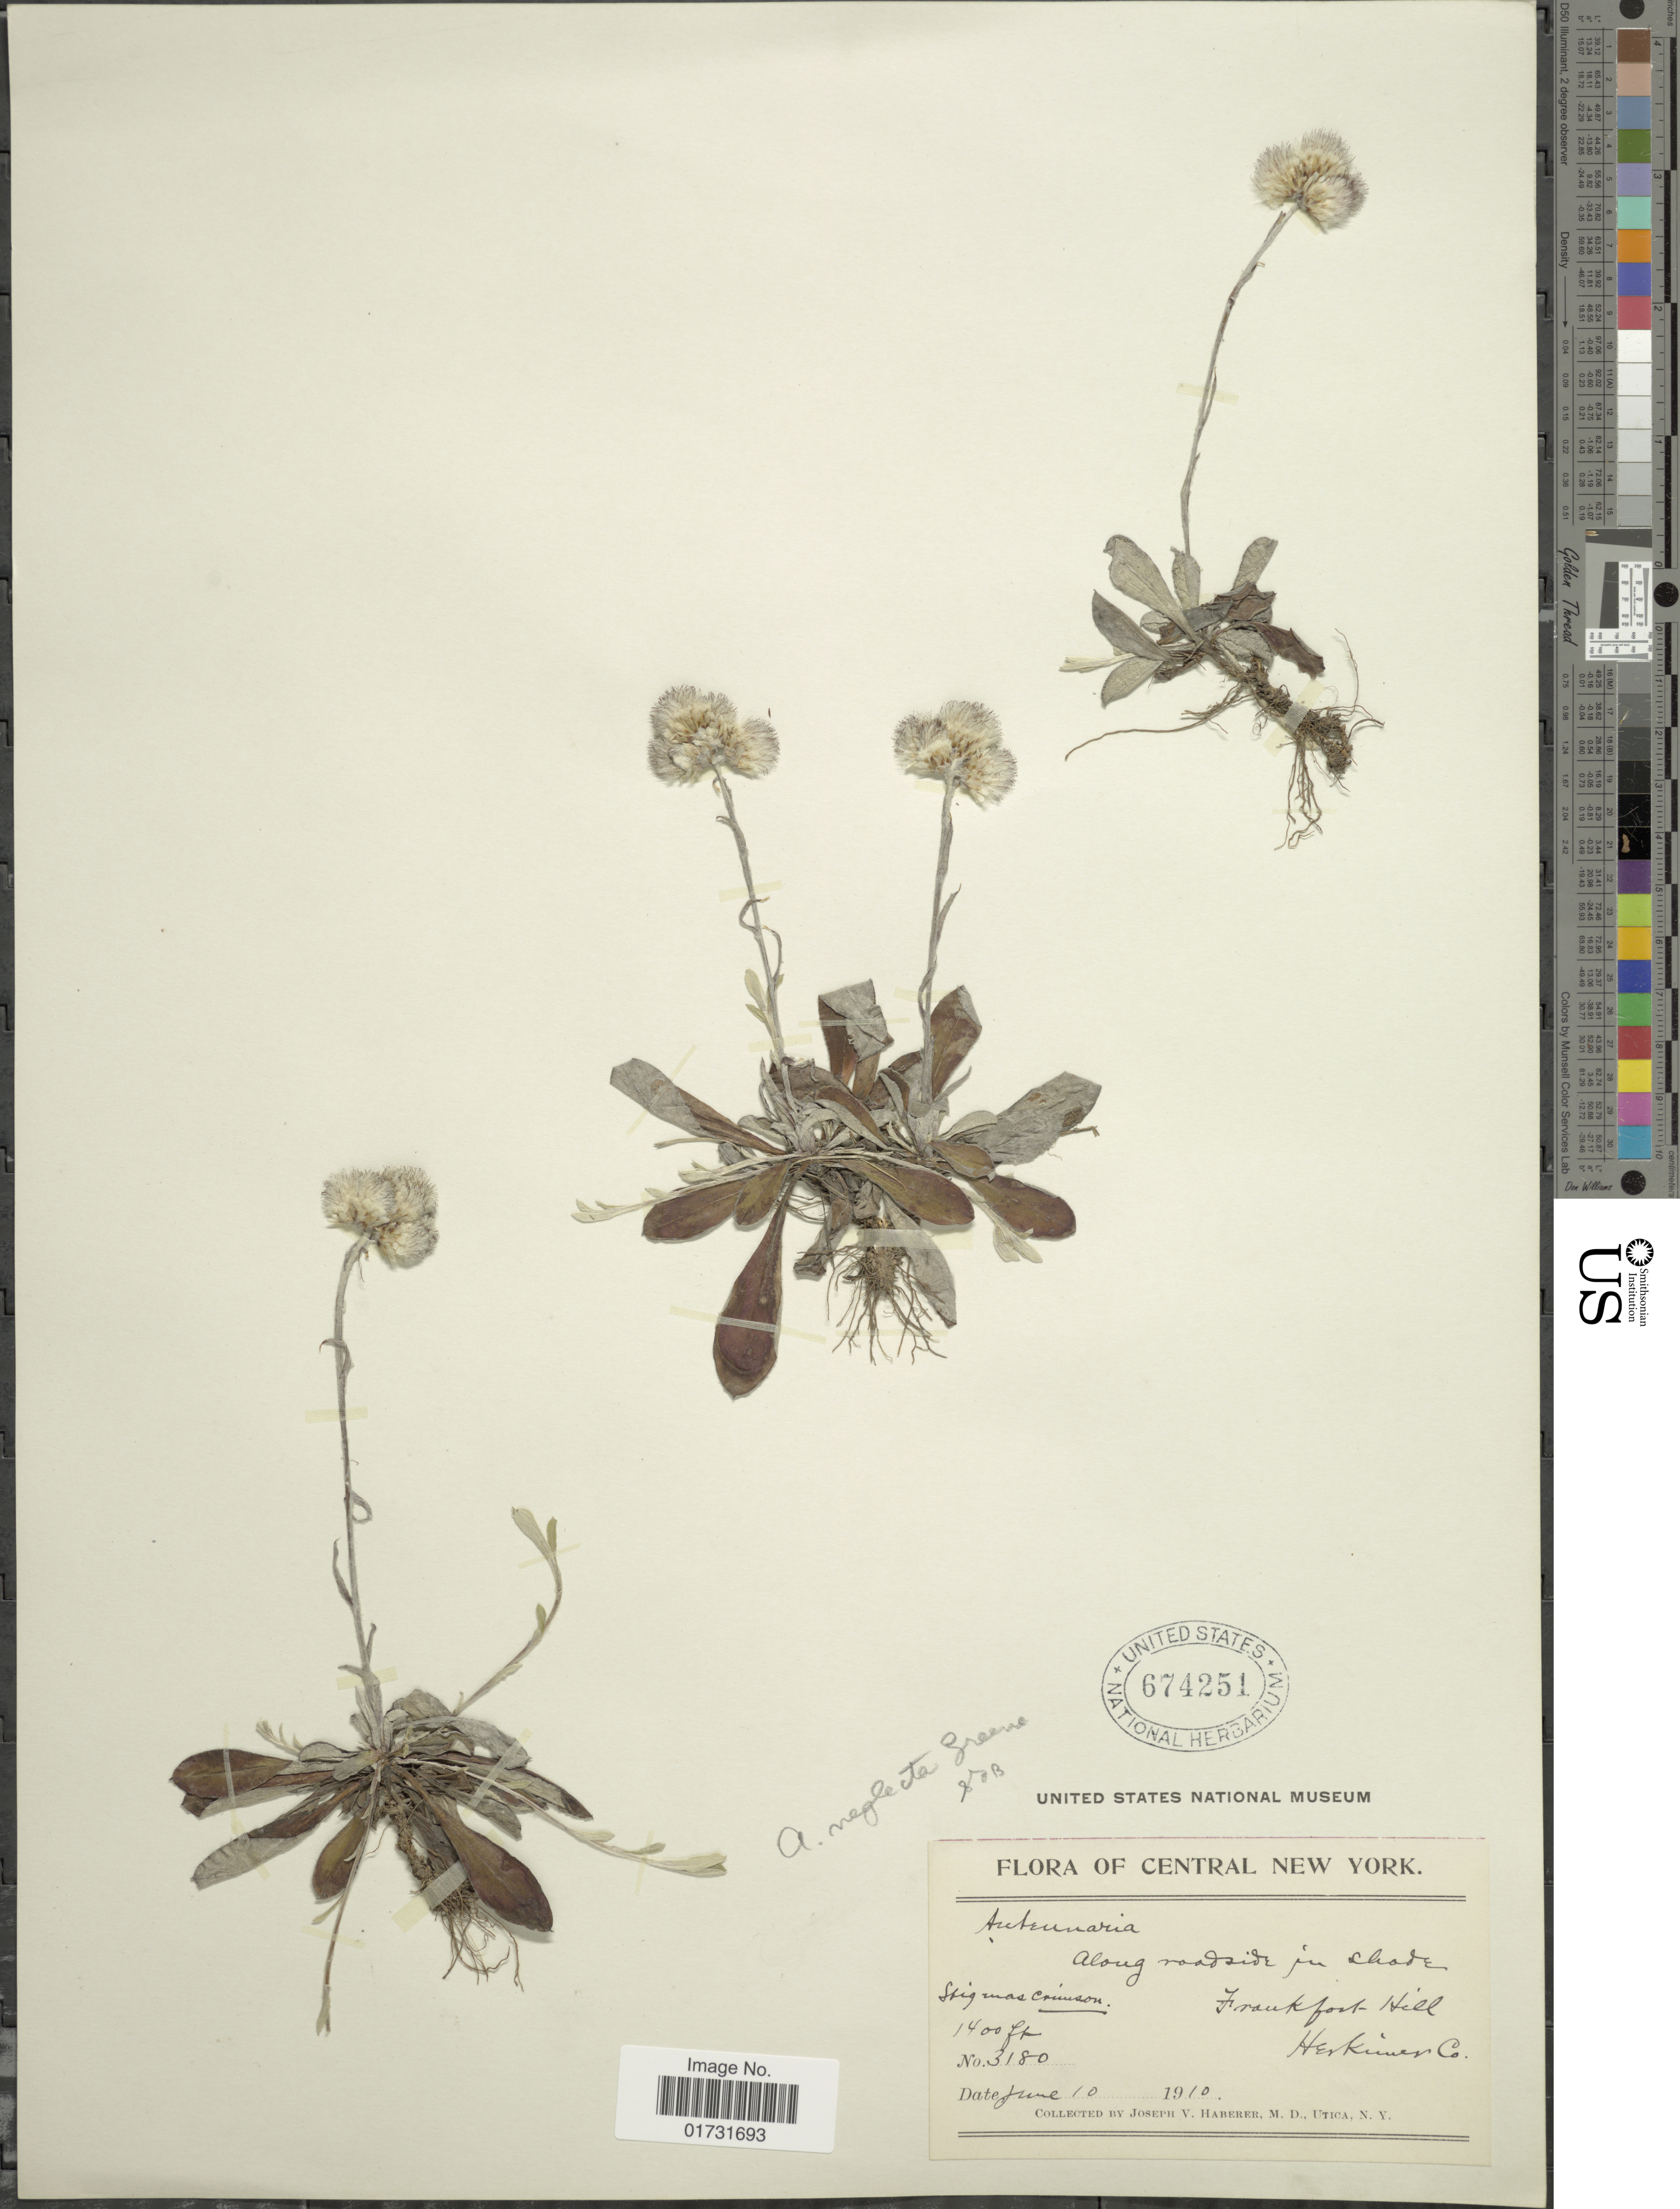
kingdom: Plantae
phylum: Tracheophyta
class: Magnoliopsida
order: Asterales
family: Asteraceae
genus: Antennaria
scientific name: Antennaria neglecta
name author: Greene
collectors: J. V. Haberer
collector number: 3180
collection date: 1910-06-10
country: United States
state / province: New York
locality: Central New York. Frankfort Hill. Herkimer Co.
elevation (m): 427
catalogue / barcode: US 674251